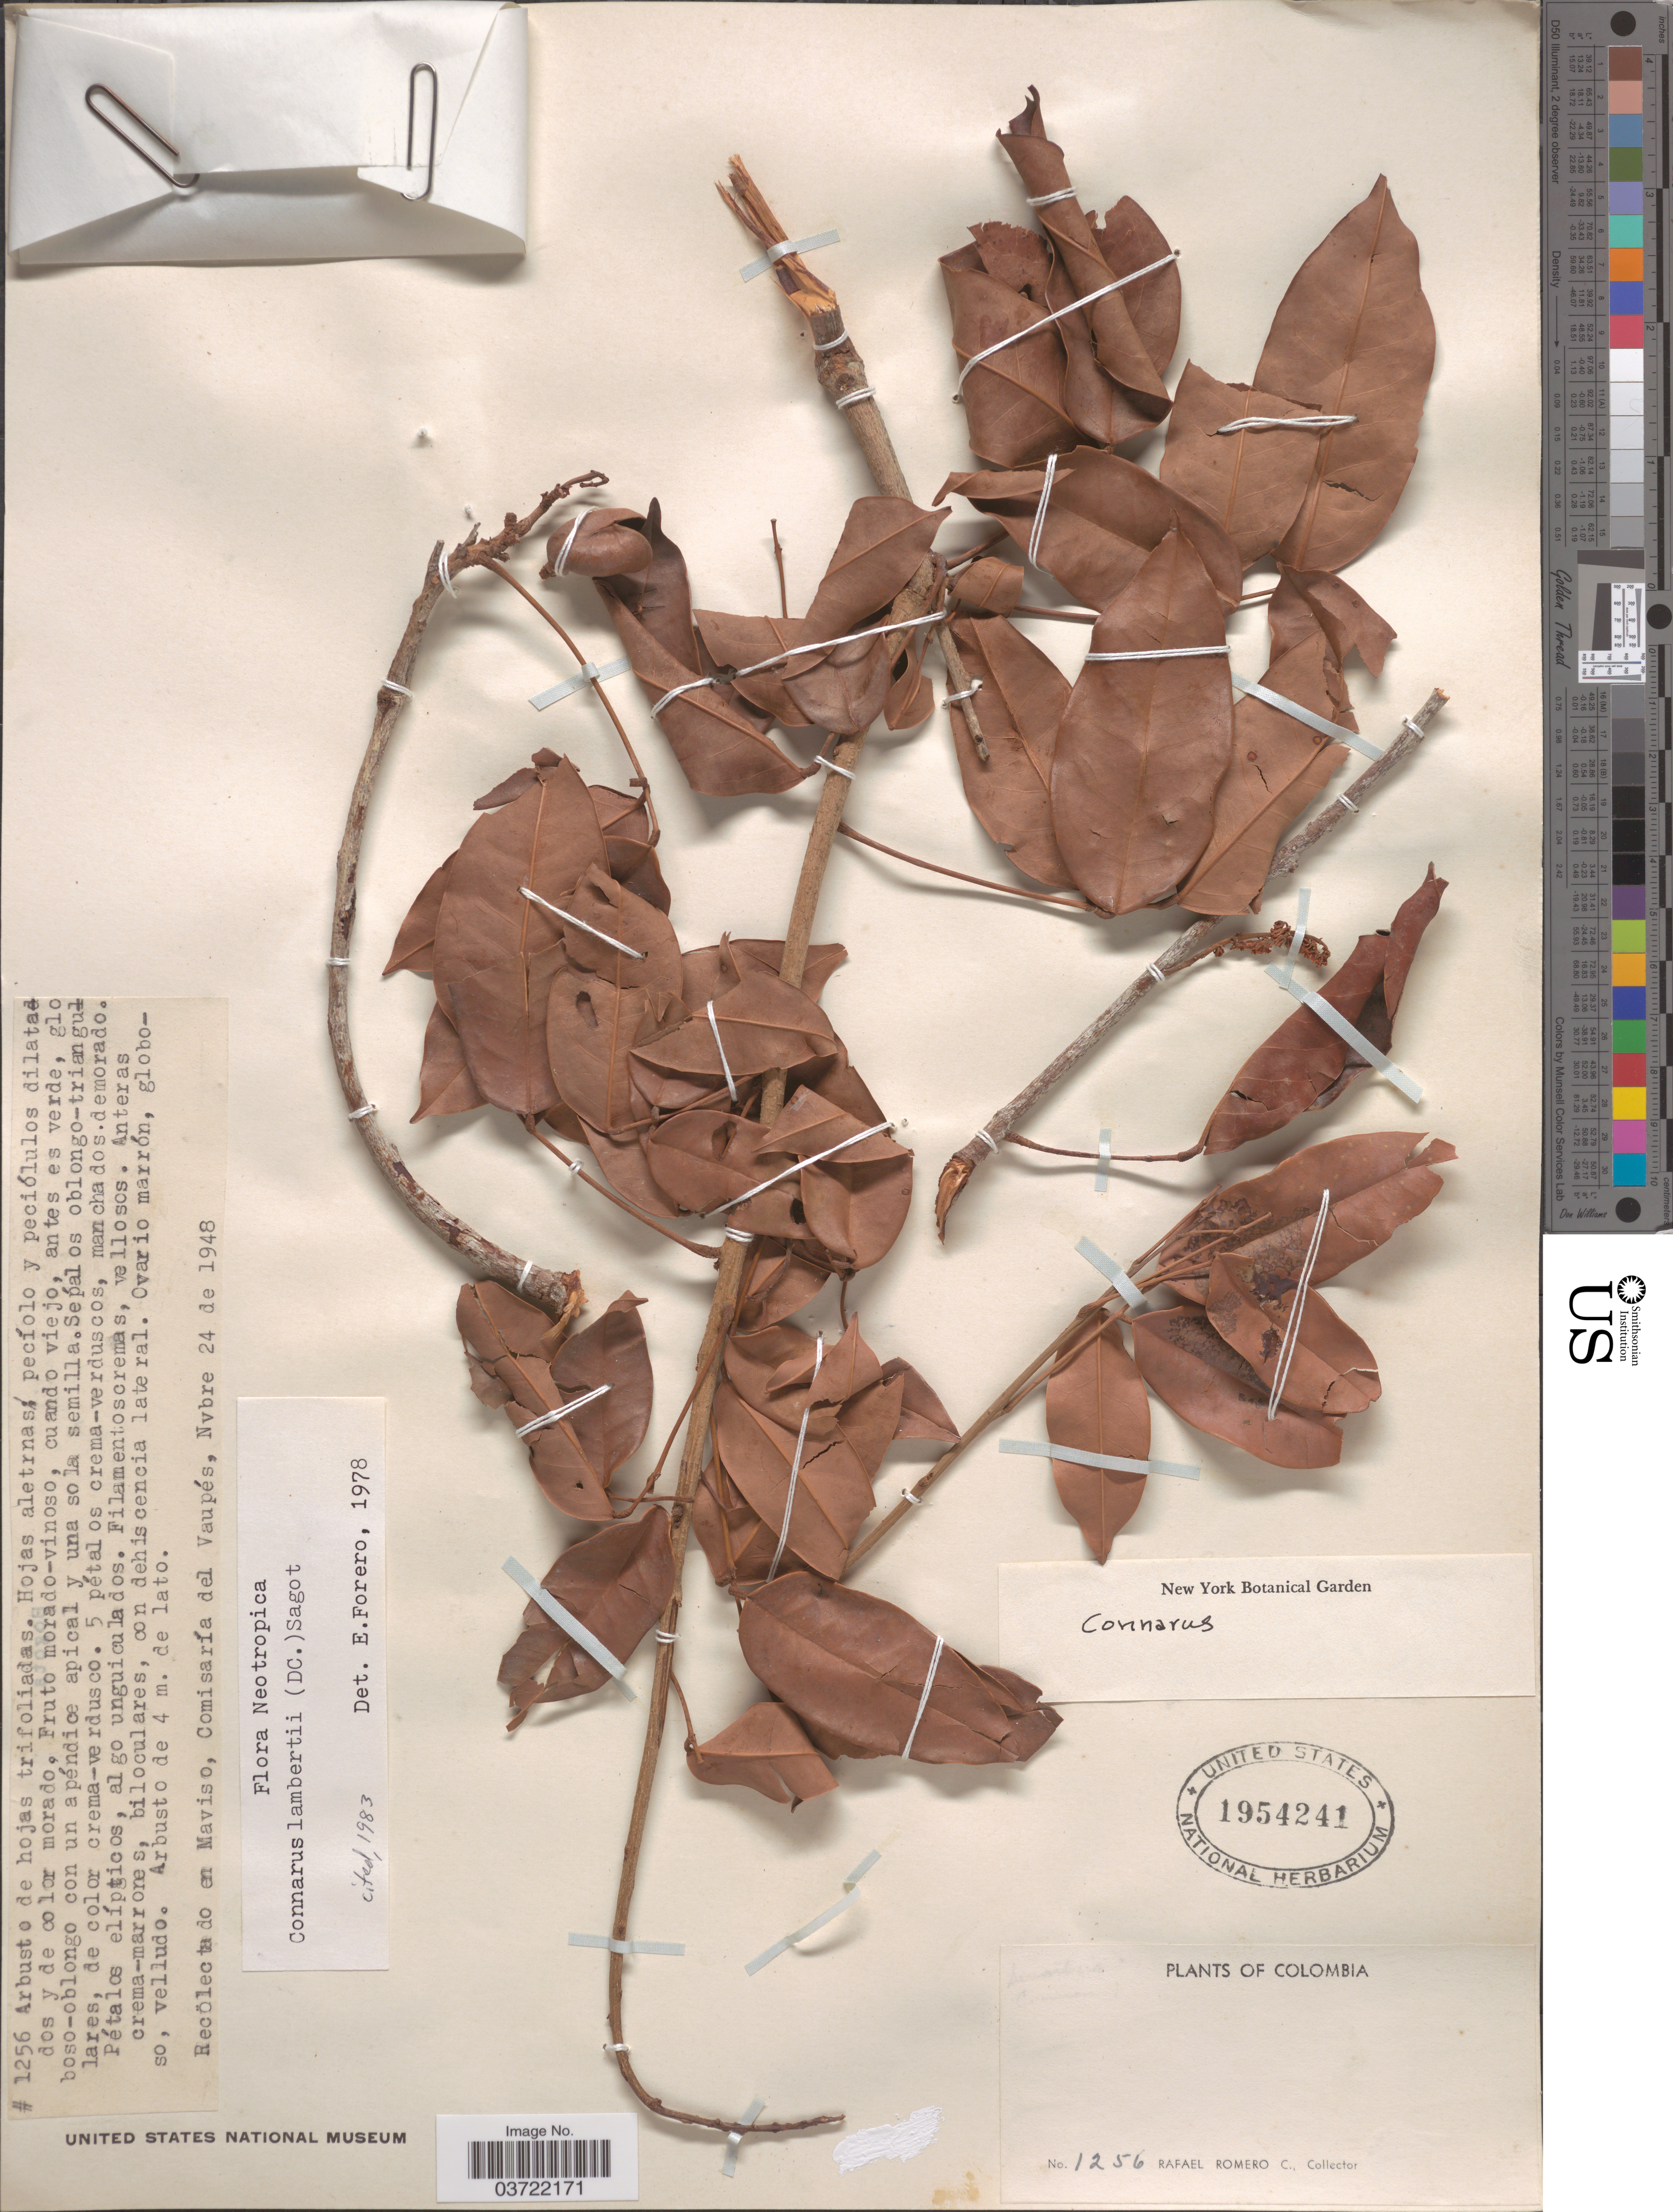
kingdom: Plantae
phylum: Tracheophyta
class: Magnoliopsida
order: Oxalidales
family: Connaraceae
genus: Connarus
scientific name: Connarus lambertii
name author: (DC.) Sagot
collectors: R. Romero Castañeda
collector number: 1256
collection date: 1948-11-24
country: Colombia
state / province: Vaupés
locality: Maviso, Comisaría del Vaupés.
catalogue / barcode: US 1954241